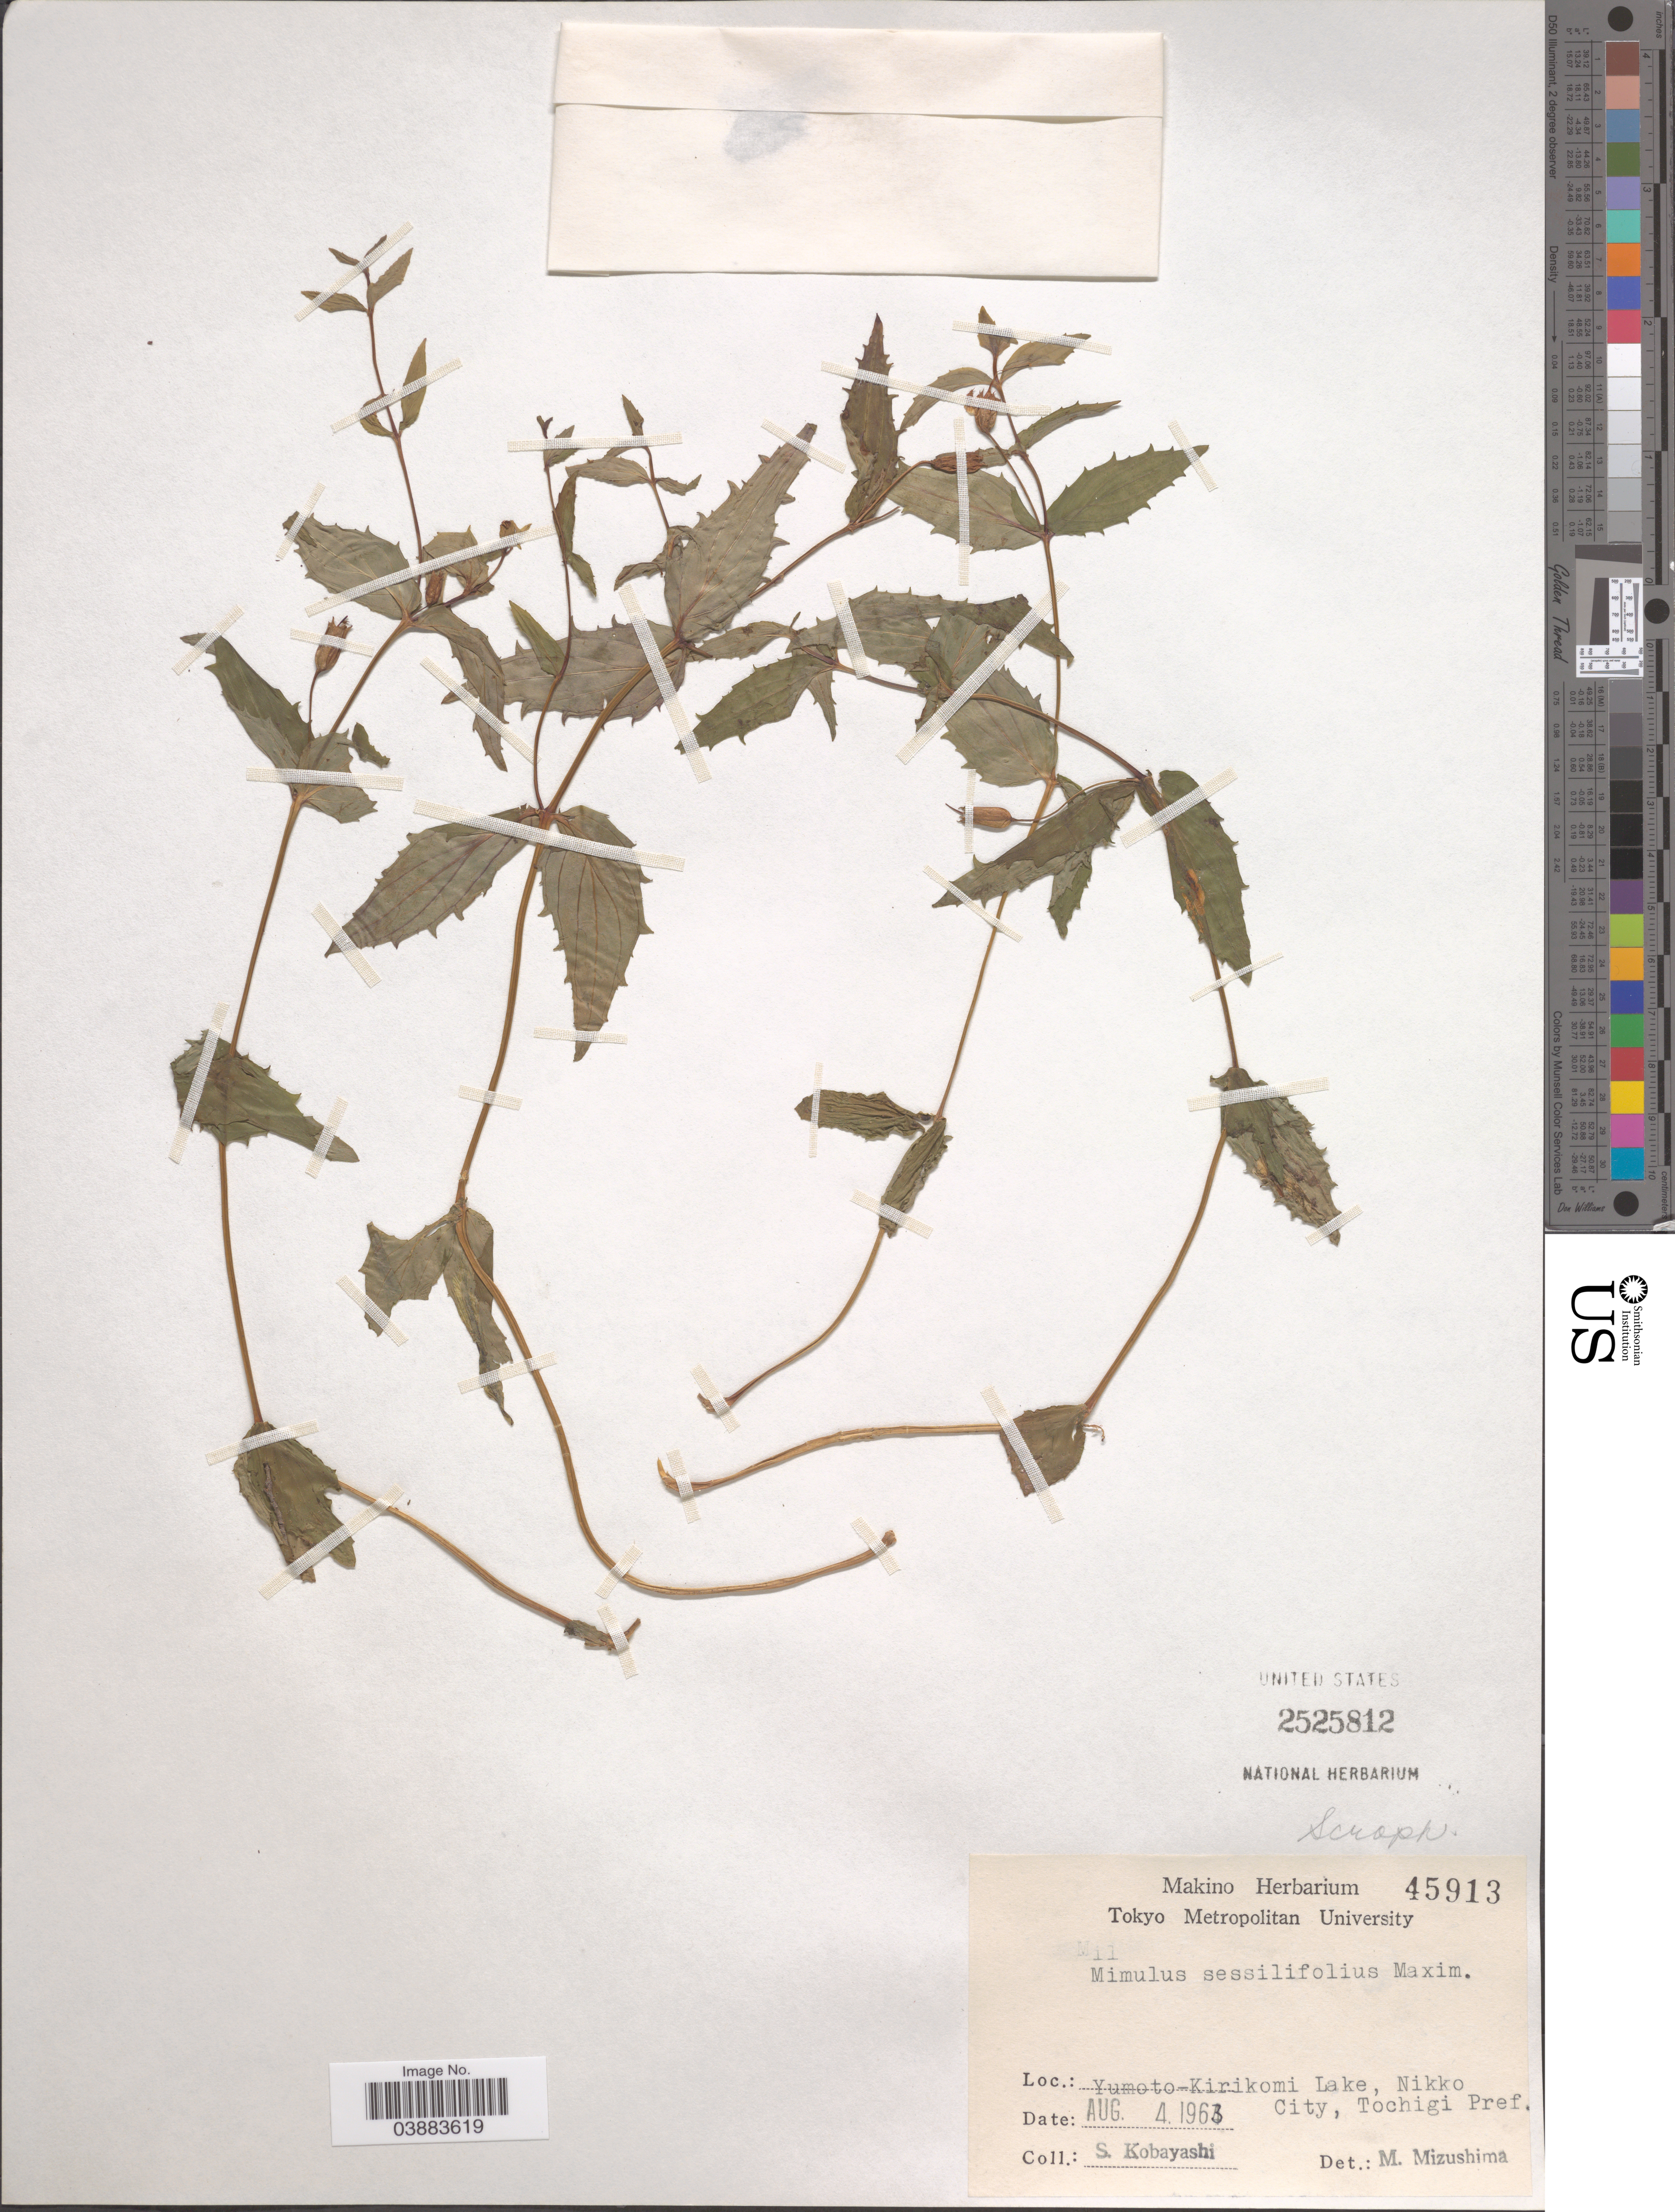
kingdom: Plantae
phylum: Tracheophyta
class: Magnoliopsida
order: Lamiales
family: Phrymaceae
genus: Mimulus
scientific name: Mimulus sessilifolius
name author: Maxim.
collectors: S. Kobayashi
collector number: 45913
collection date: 1963-08-04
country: Japan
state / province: Totigi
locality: Yumoto-Kirikomi Lake, Nikko City, Tochigi Pref.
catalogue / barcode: US 2525812